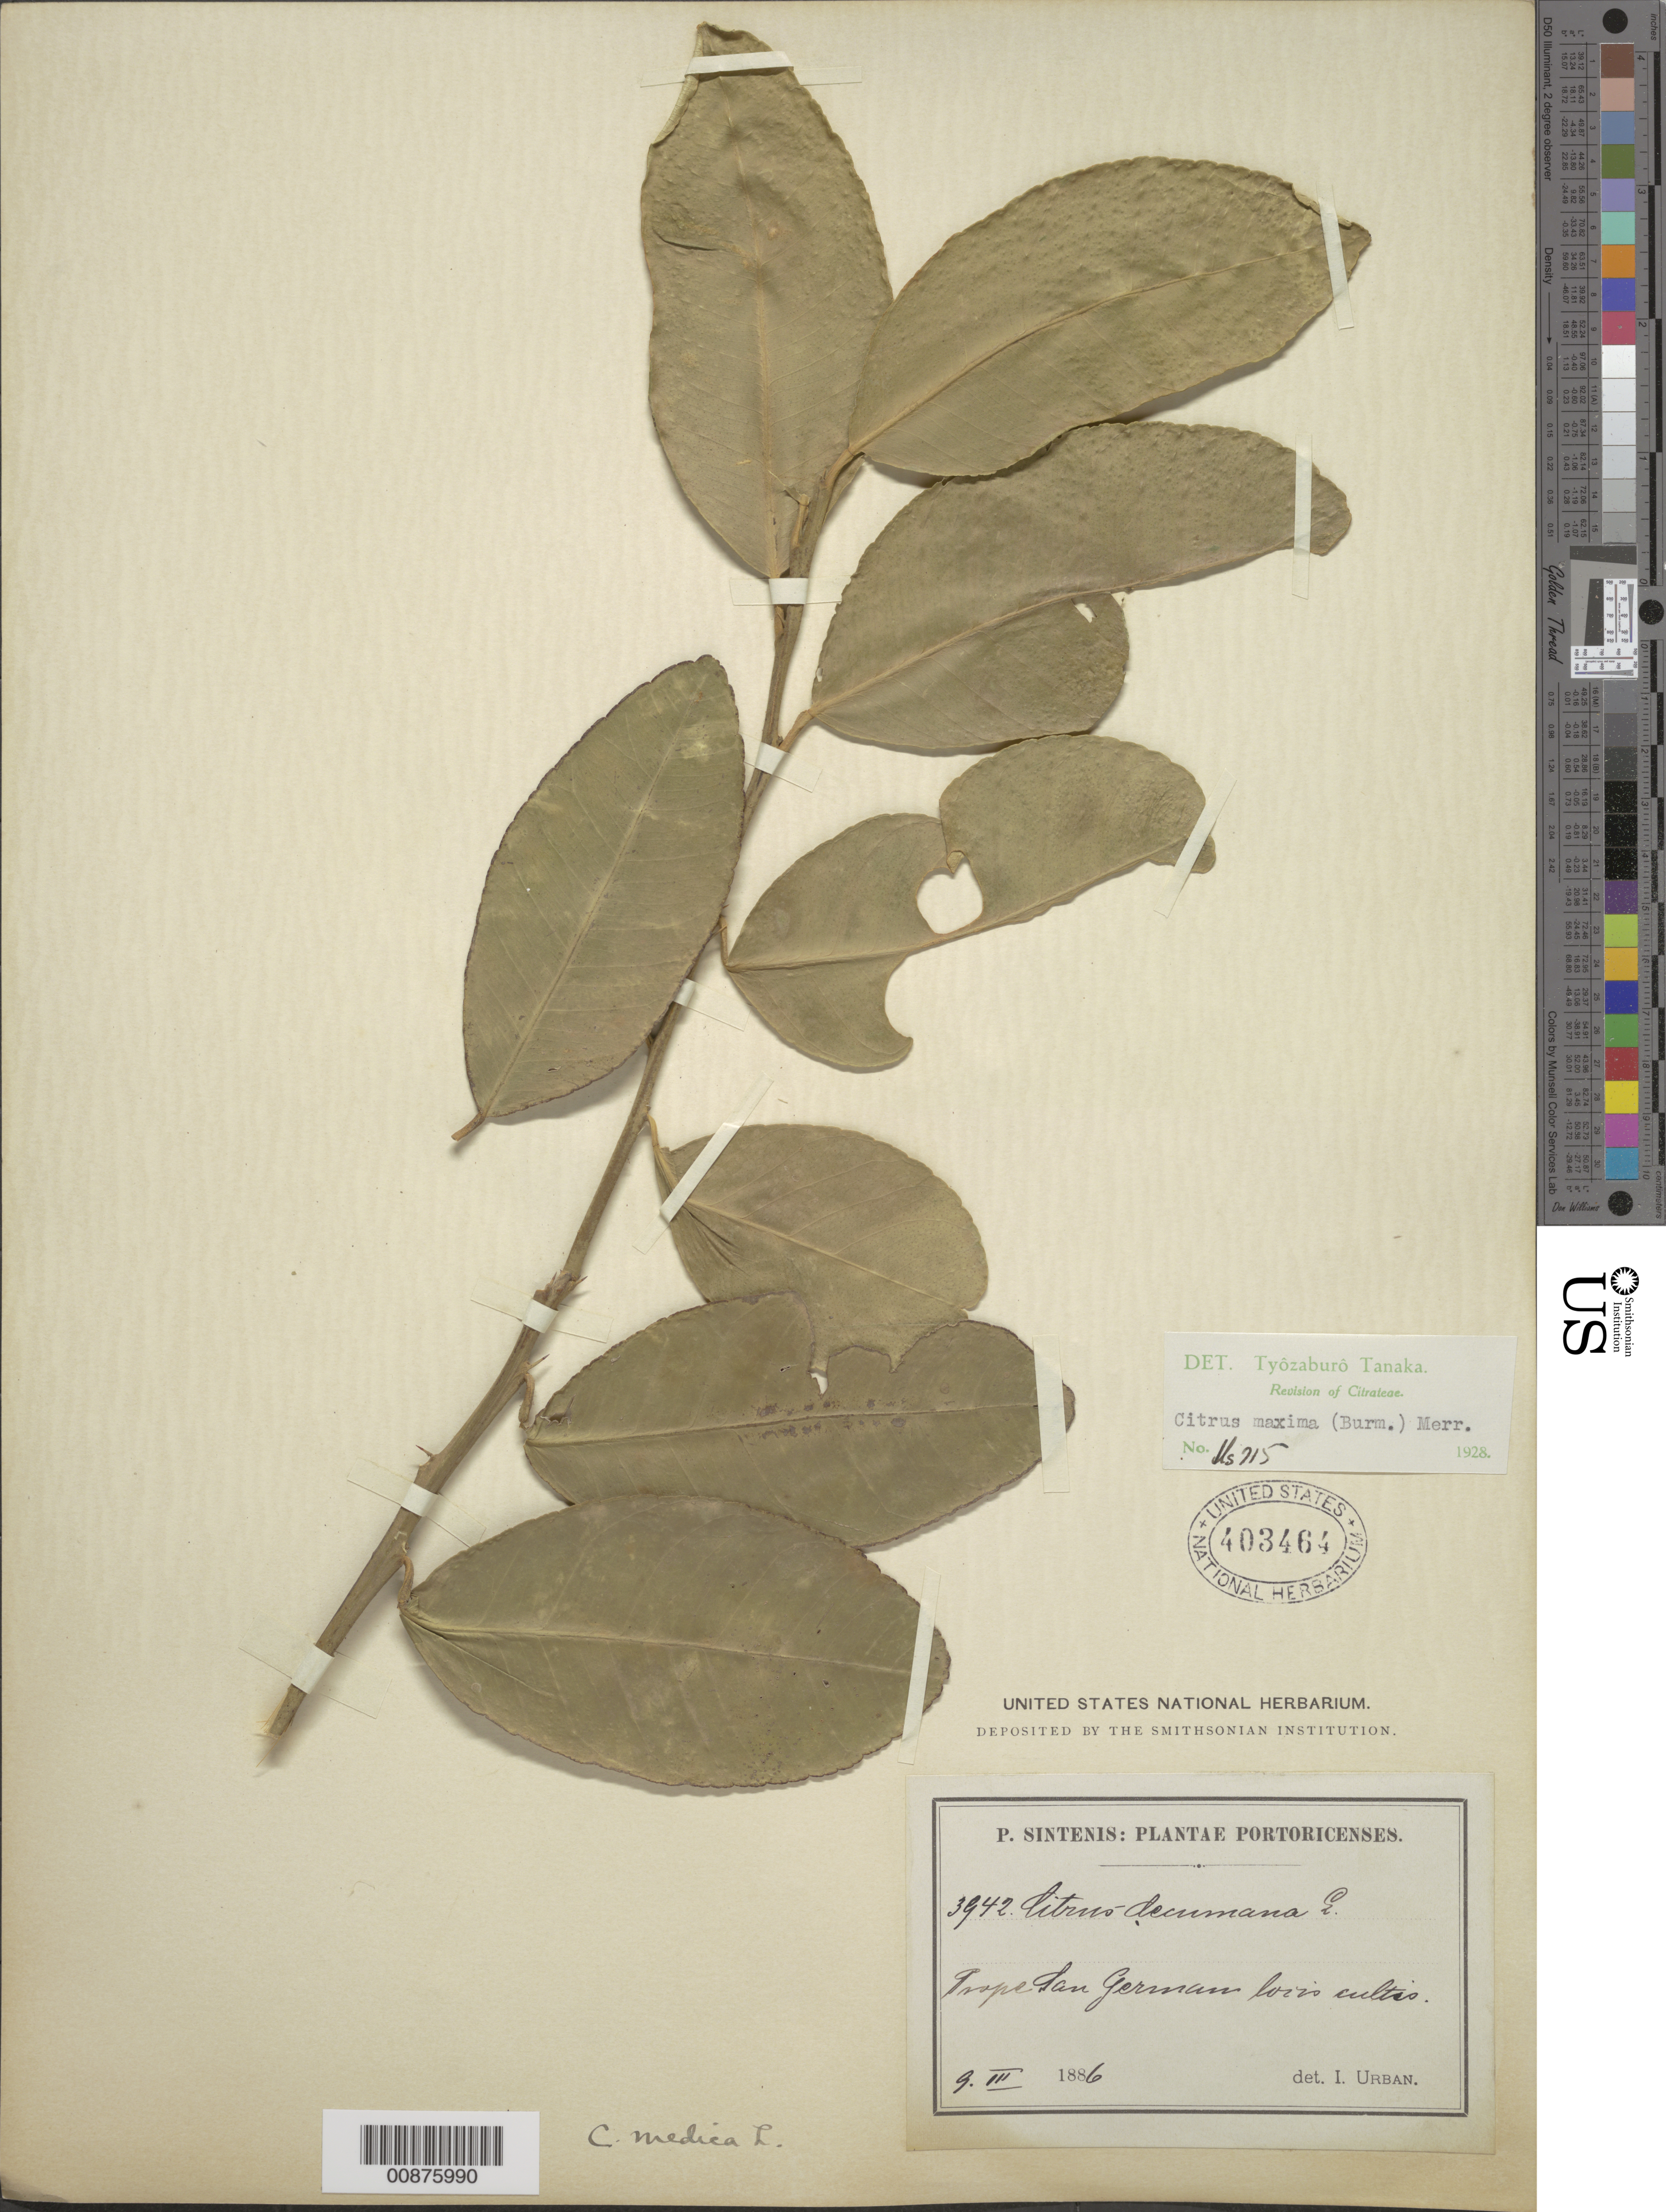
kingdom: Plantae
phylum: Tracheophyta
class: Magnoliopsida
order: Sapindales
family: Rutaceae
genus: Citrus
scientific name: Citrus maxima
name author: (Burm.) Merr.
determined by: Tyôzaburô, T.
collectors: P. Sintenis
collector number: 3942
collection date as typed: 09 Mar 1886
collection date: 1886-03-09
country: Puerto Rico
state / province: Mayagüez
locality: San Germán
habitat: loris cultis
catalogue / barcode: US 403464